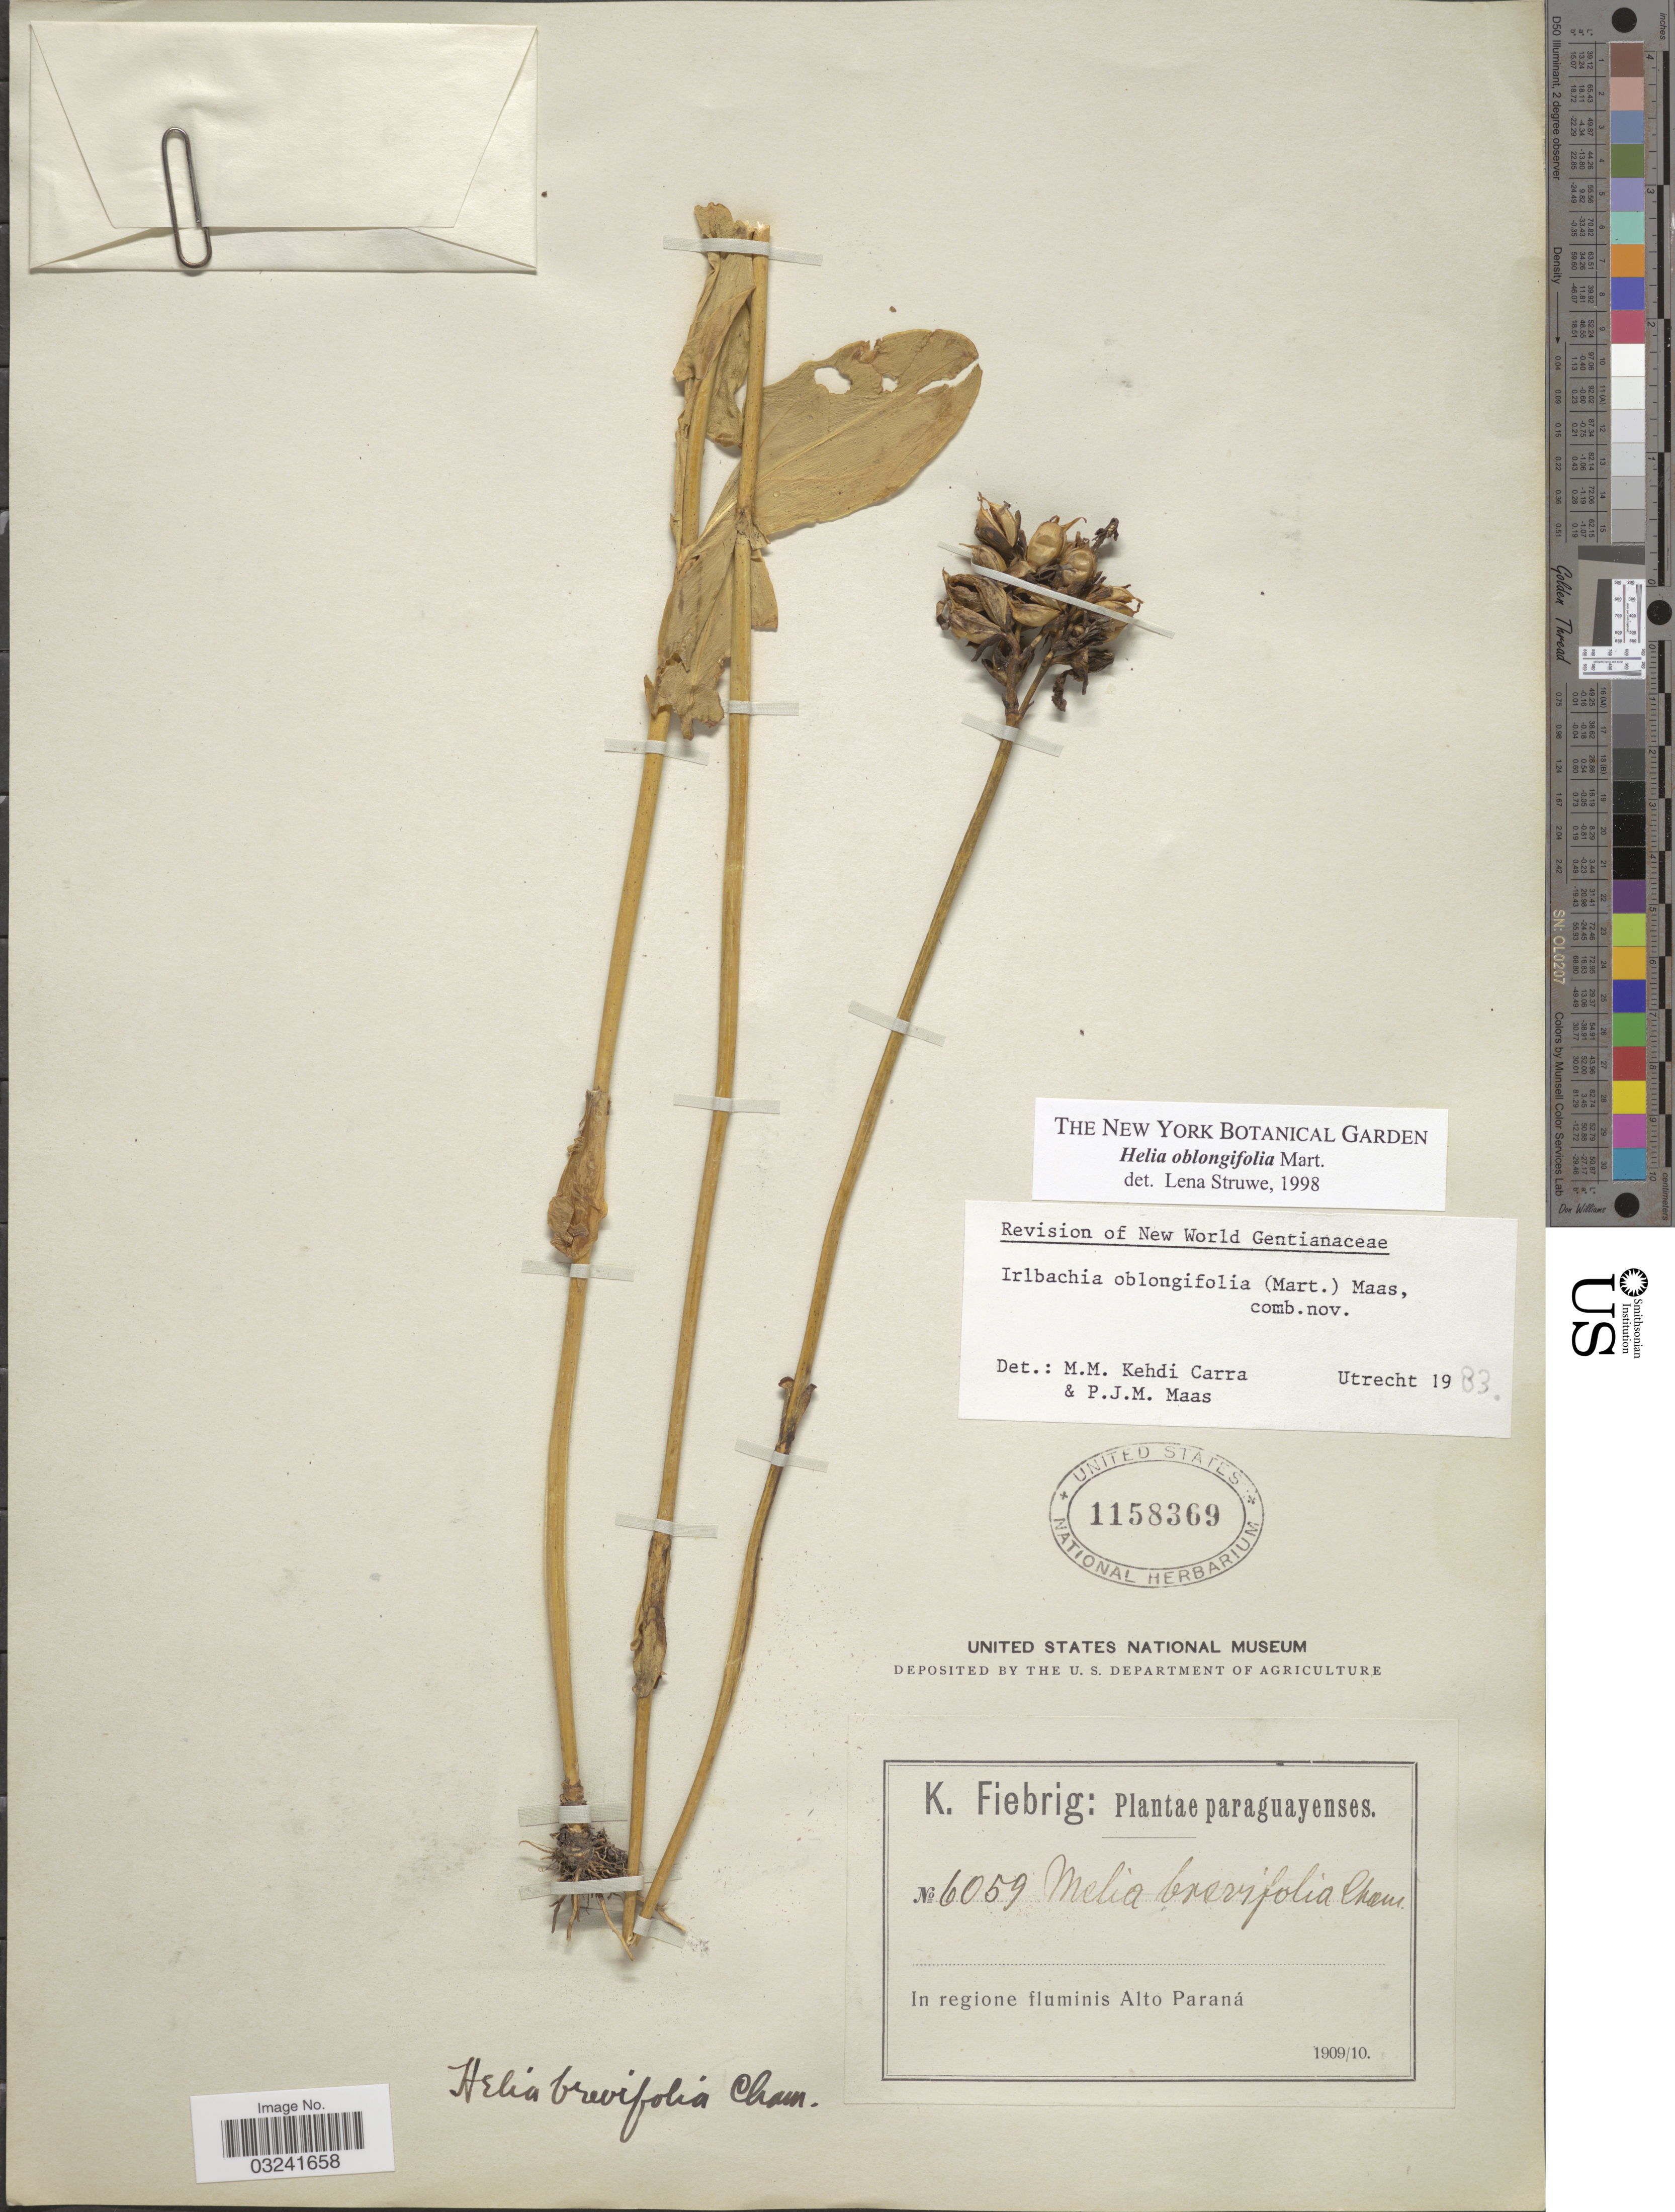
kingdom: Plantae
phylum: Tracheophyta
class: Magnoliopsida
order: Gentianales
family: Gentianaceae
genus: Helia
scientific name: Helia oblongifolia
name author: Mart.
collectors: K. Fiebrig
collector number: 6059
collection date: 1909/1910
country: Paraguay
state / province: Alto Parana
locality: In regione fluminis Alto Paraná.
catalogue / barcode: US 1158369